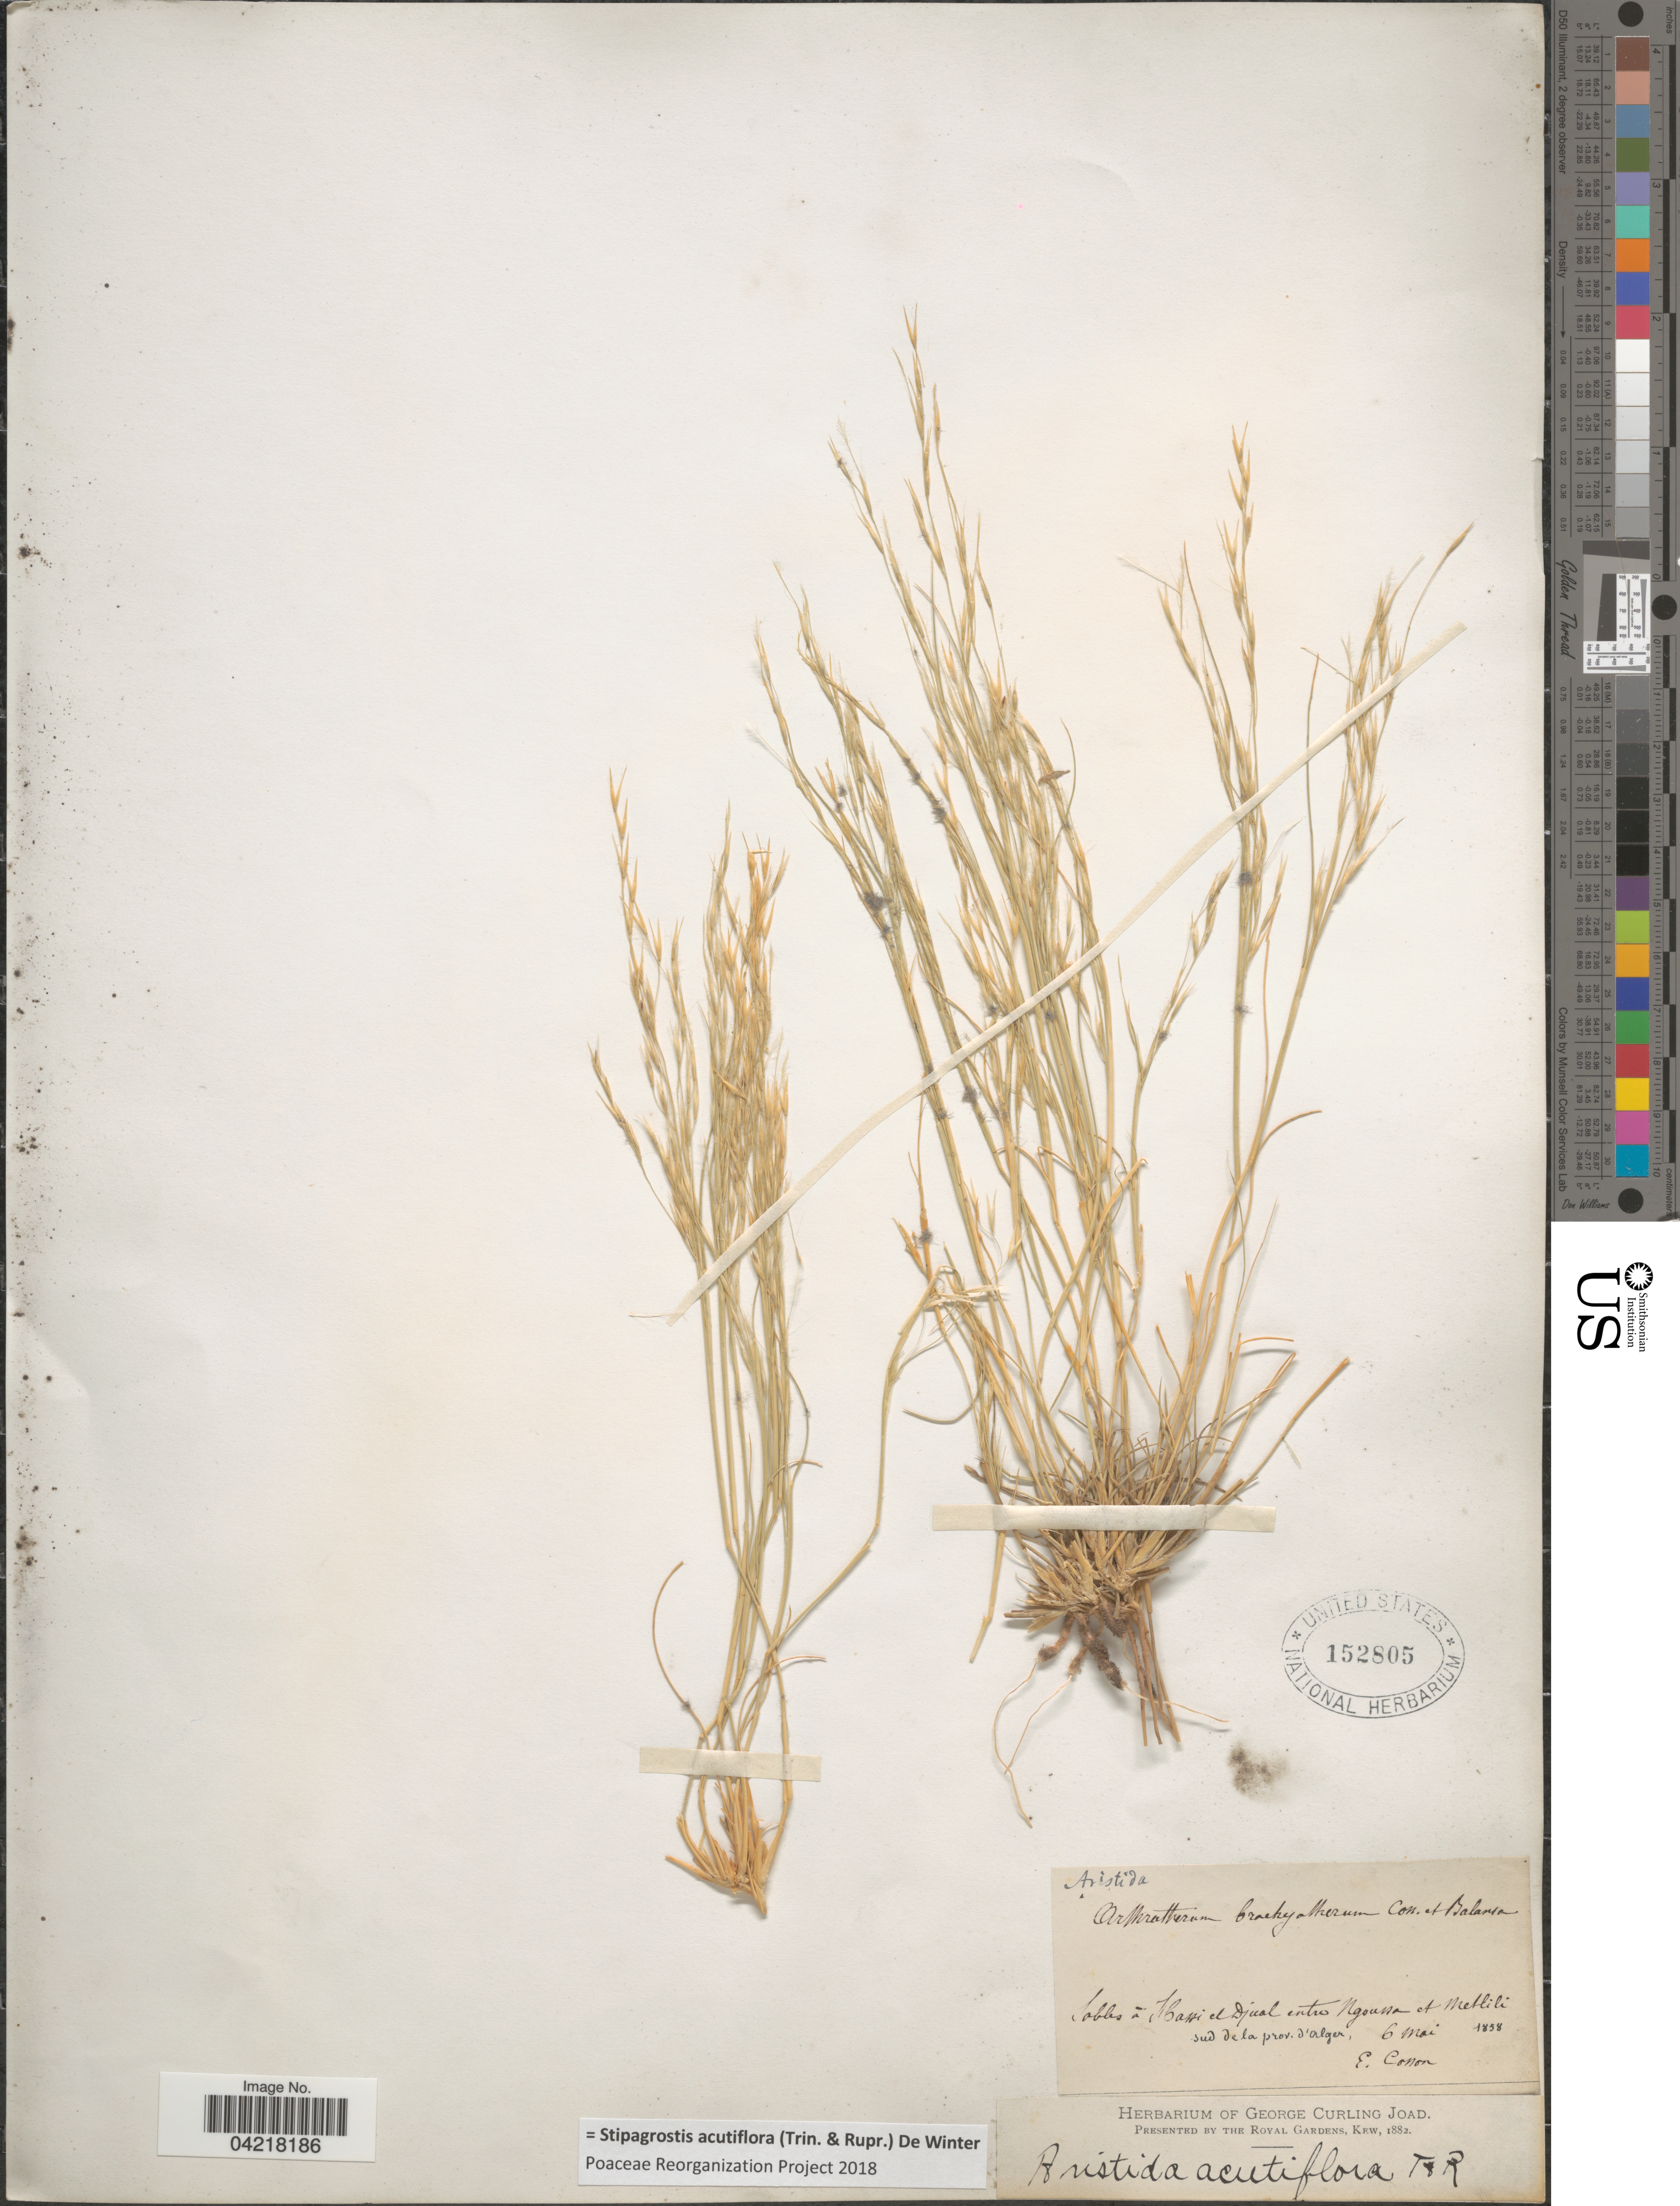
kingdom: Plantae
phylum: Tracheophyta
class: Liliopsida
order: Poales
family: Poaceae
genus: Stipagrostis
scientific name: Stipagrostis acutiflora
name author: (Trin. & Rupr.) De Winter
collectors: E. Cosson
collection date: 1858-05-06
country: Algeria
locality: Sables á Hassi el Djual entre Ngoussa et Metlili sud de la prov. d'Alger.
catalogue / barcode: US 152805